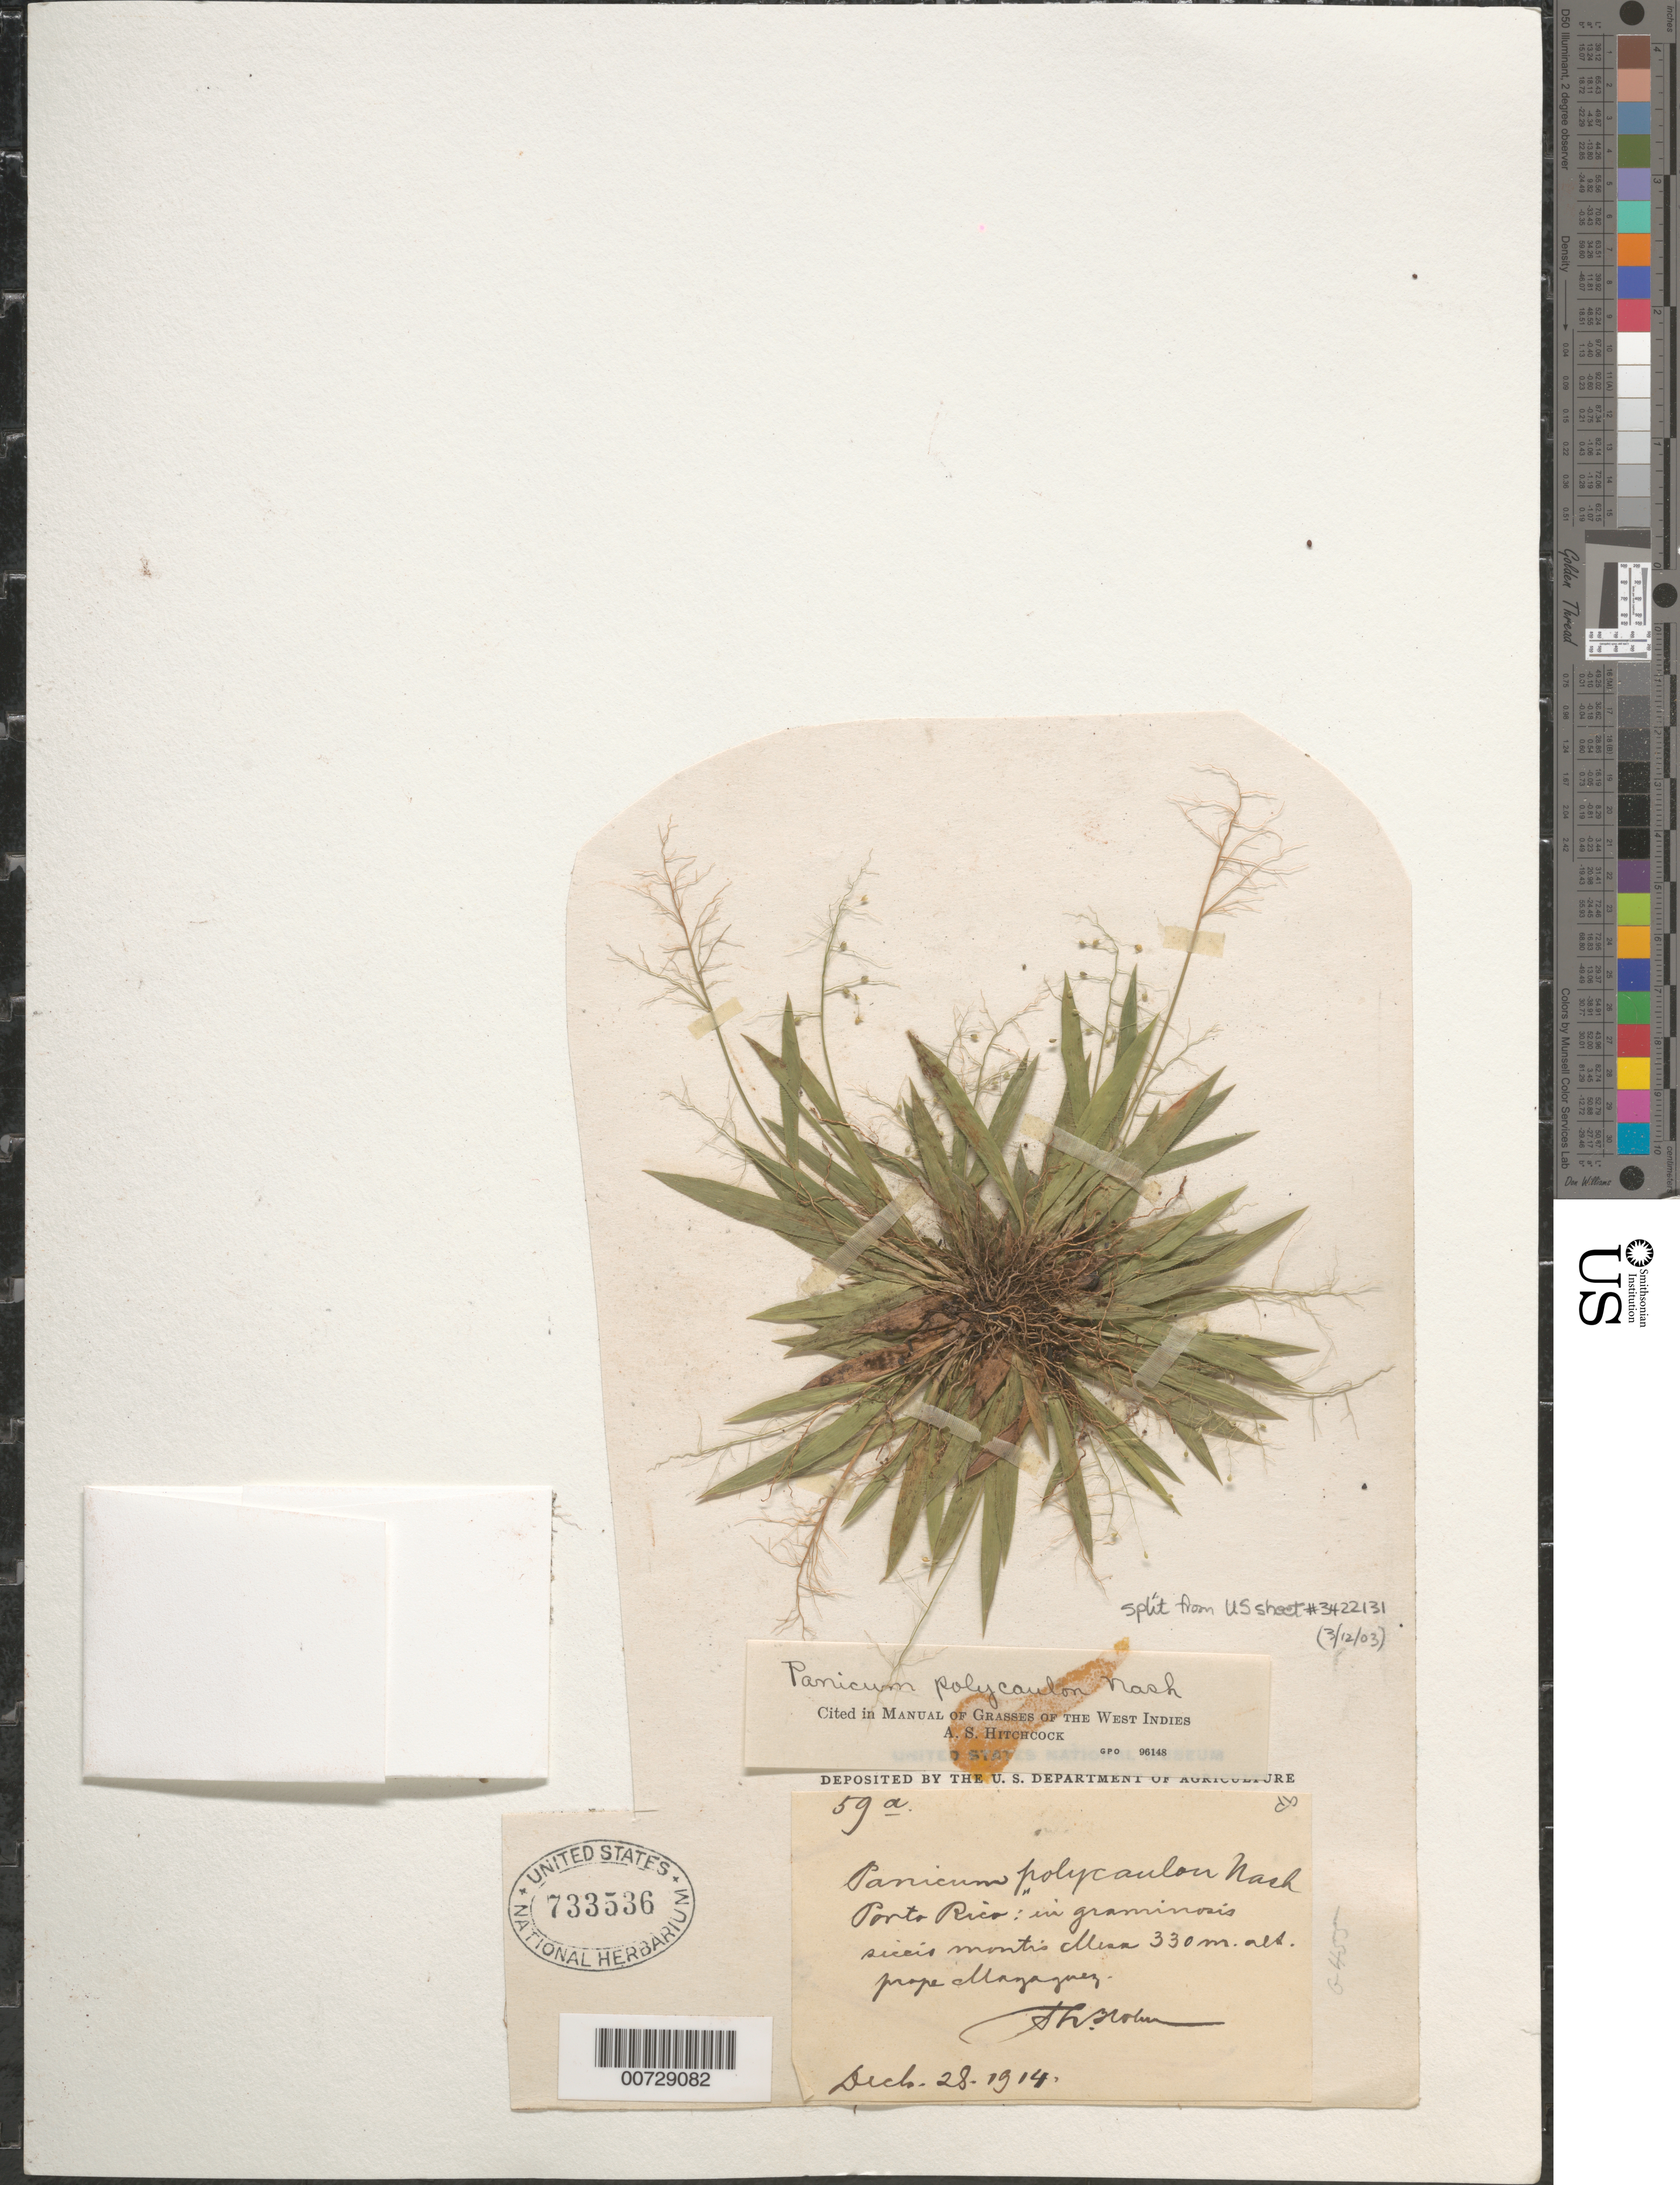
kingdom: Plantae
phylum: Tracheophyta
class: Liliopsida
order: Poales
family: Poaceae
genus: Dichanthelium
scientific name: Dichanthelium strigosum var. strigosum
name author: (Muhl. ex Elliott) Freckmann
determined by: Zuloaga, F. O.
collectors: H. T. Holm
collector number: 59a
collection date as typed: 05 Dec 1914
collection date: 1914-12-05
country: Puerto Rico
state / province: Mayagüez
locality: Montis Mesa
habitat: In fruticetis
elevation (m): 330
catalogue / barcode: US 733536